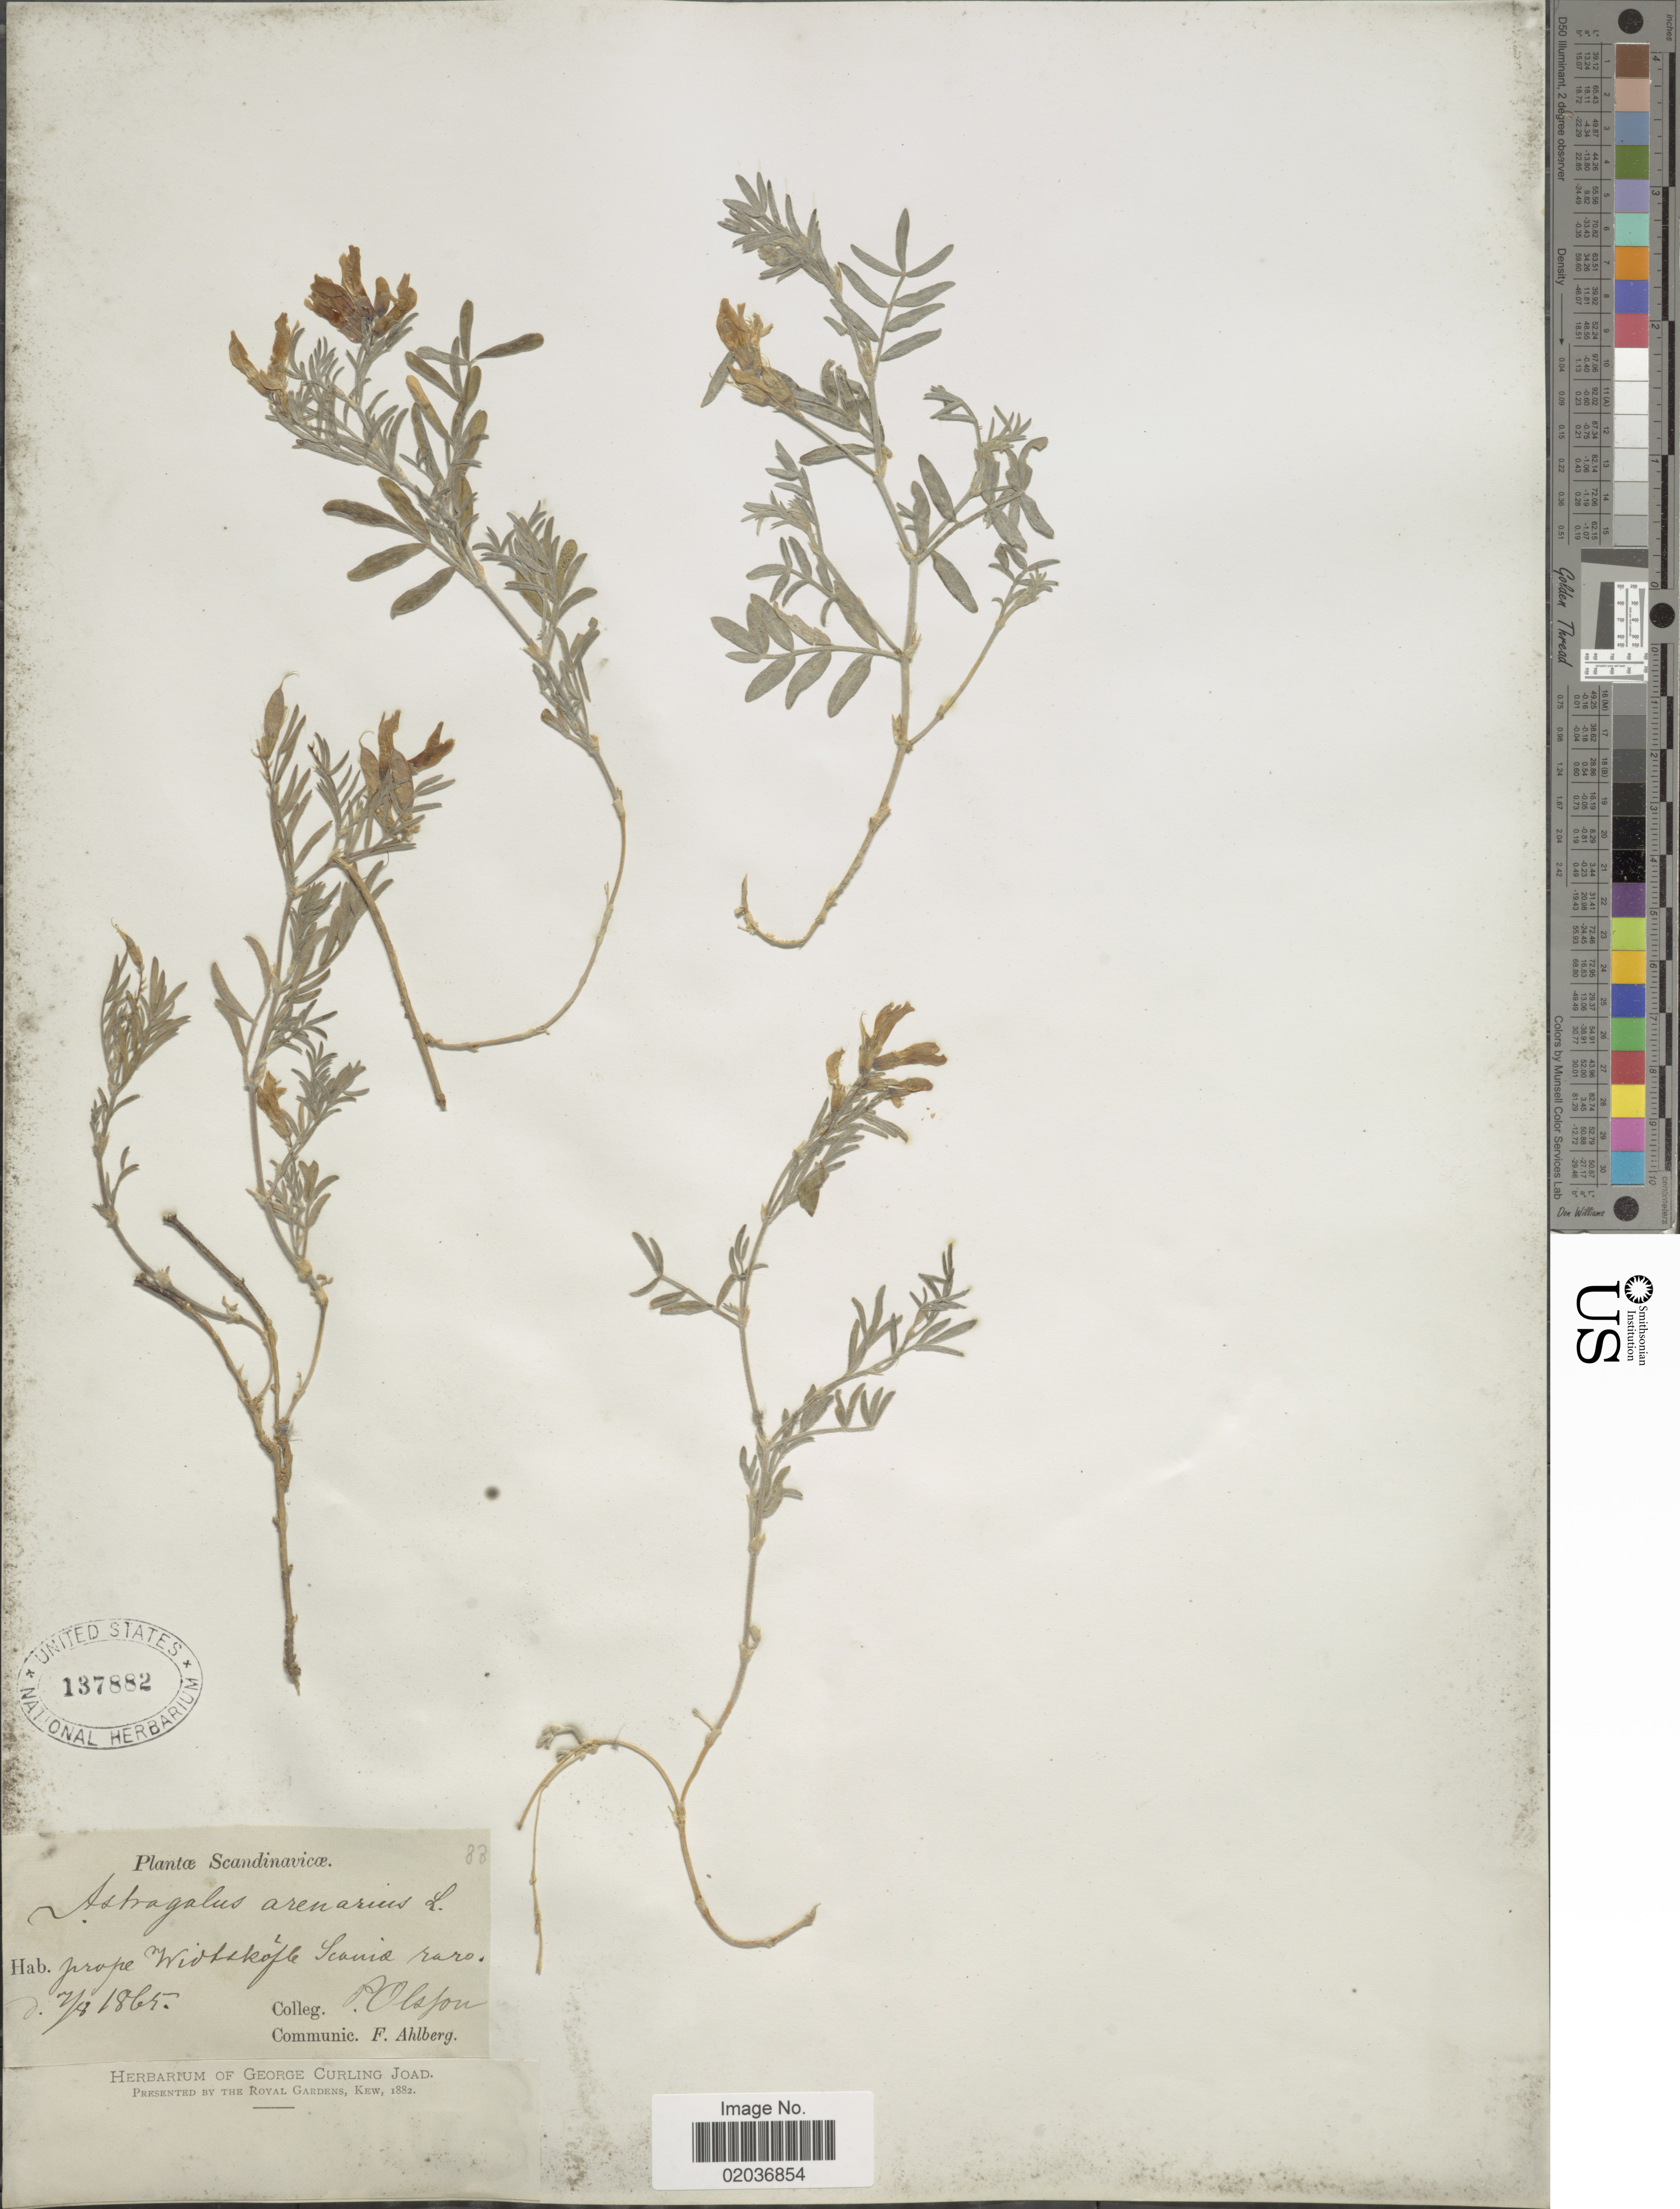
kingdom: Plantae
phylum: Tracheophyta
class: Magnoliopsida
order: Fabales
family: Fabaceae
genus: Astragalus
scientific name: Astragalus arenarius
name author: L.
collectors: P. Olson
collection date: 1865-08-07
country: Sweden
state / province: Skåne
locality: prope Widtsköfle, Skania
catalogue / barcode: US 137882